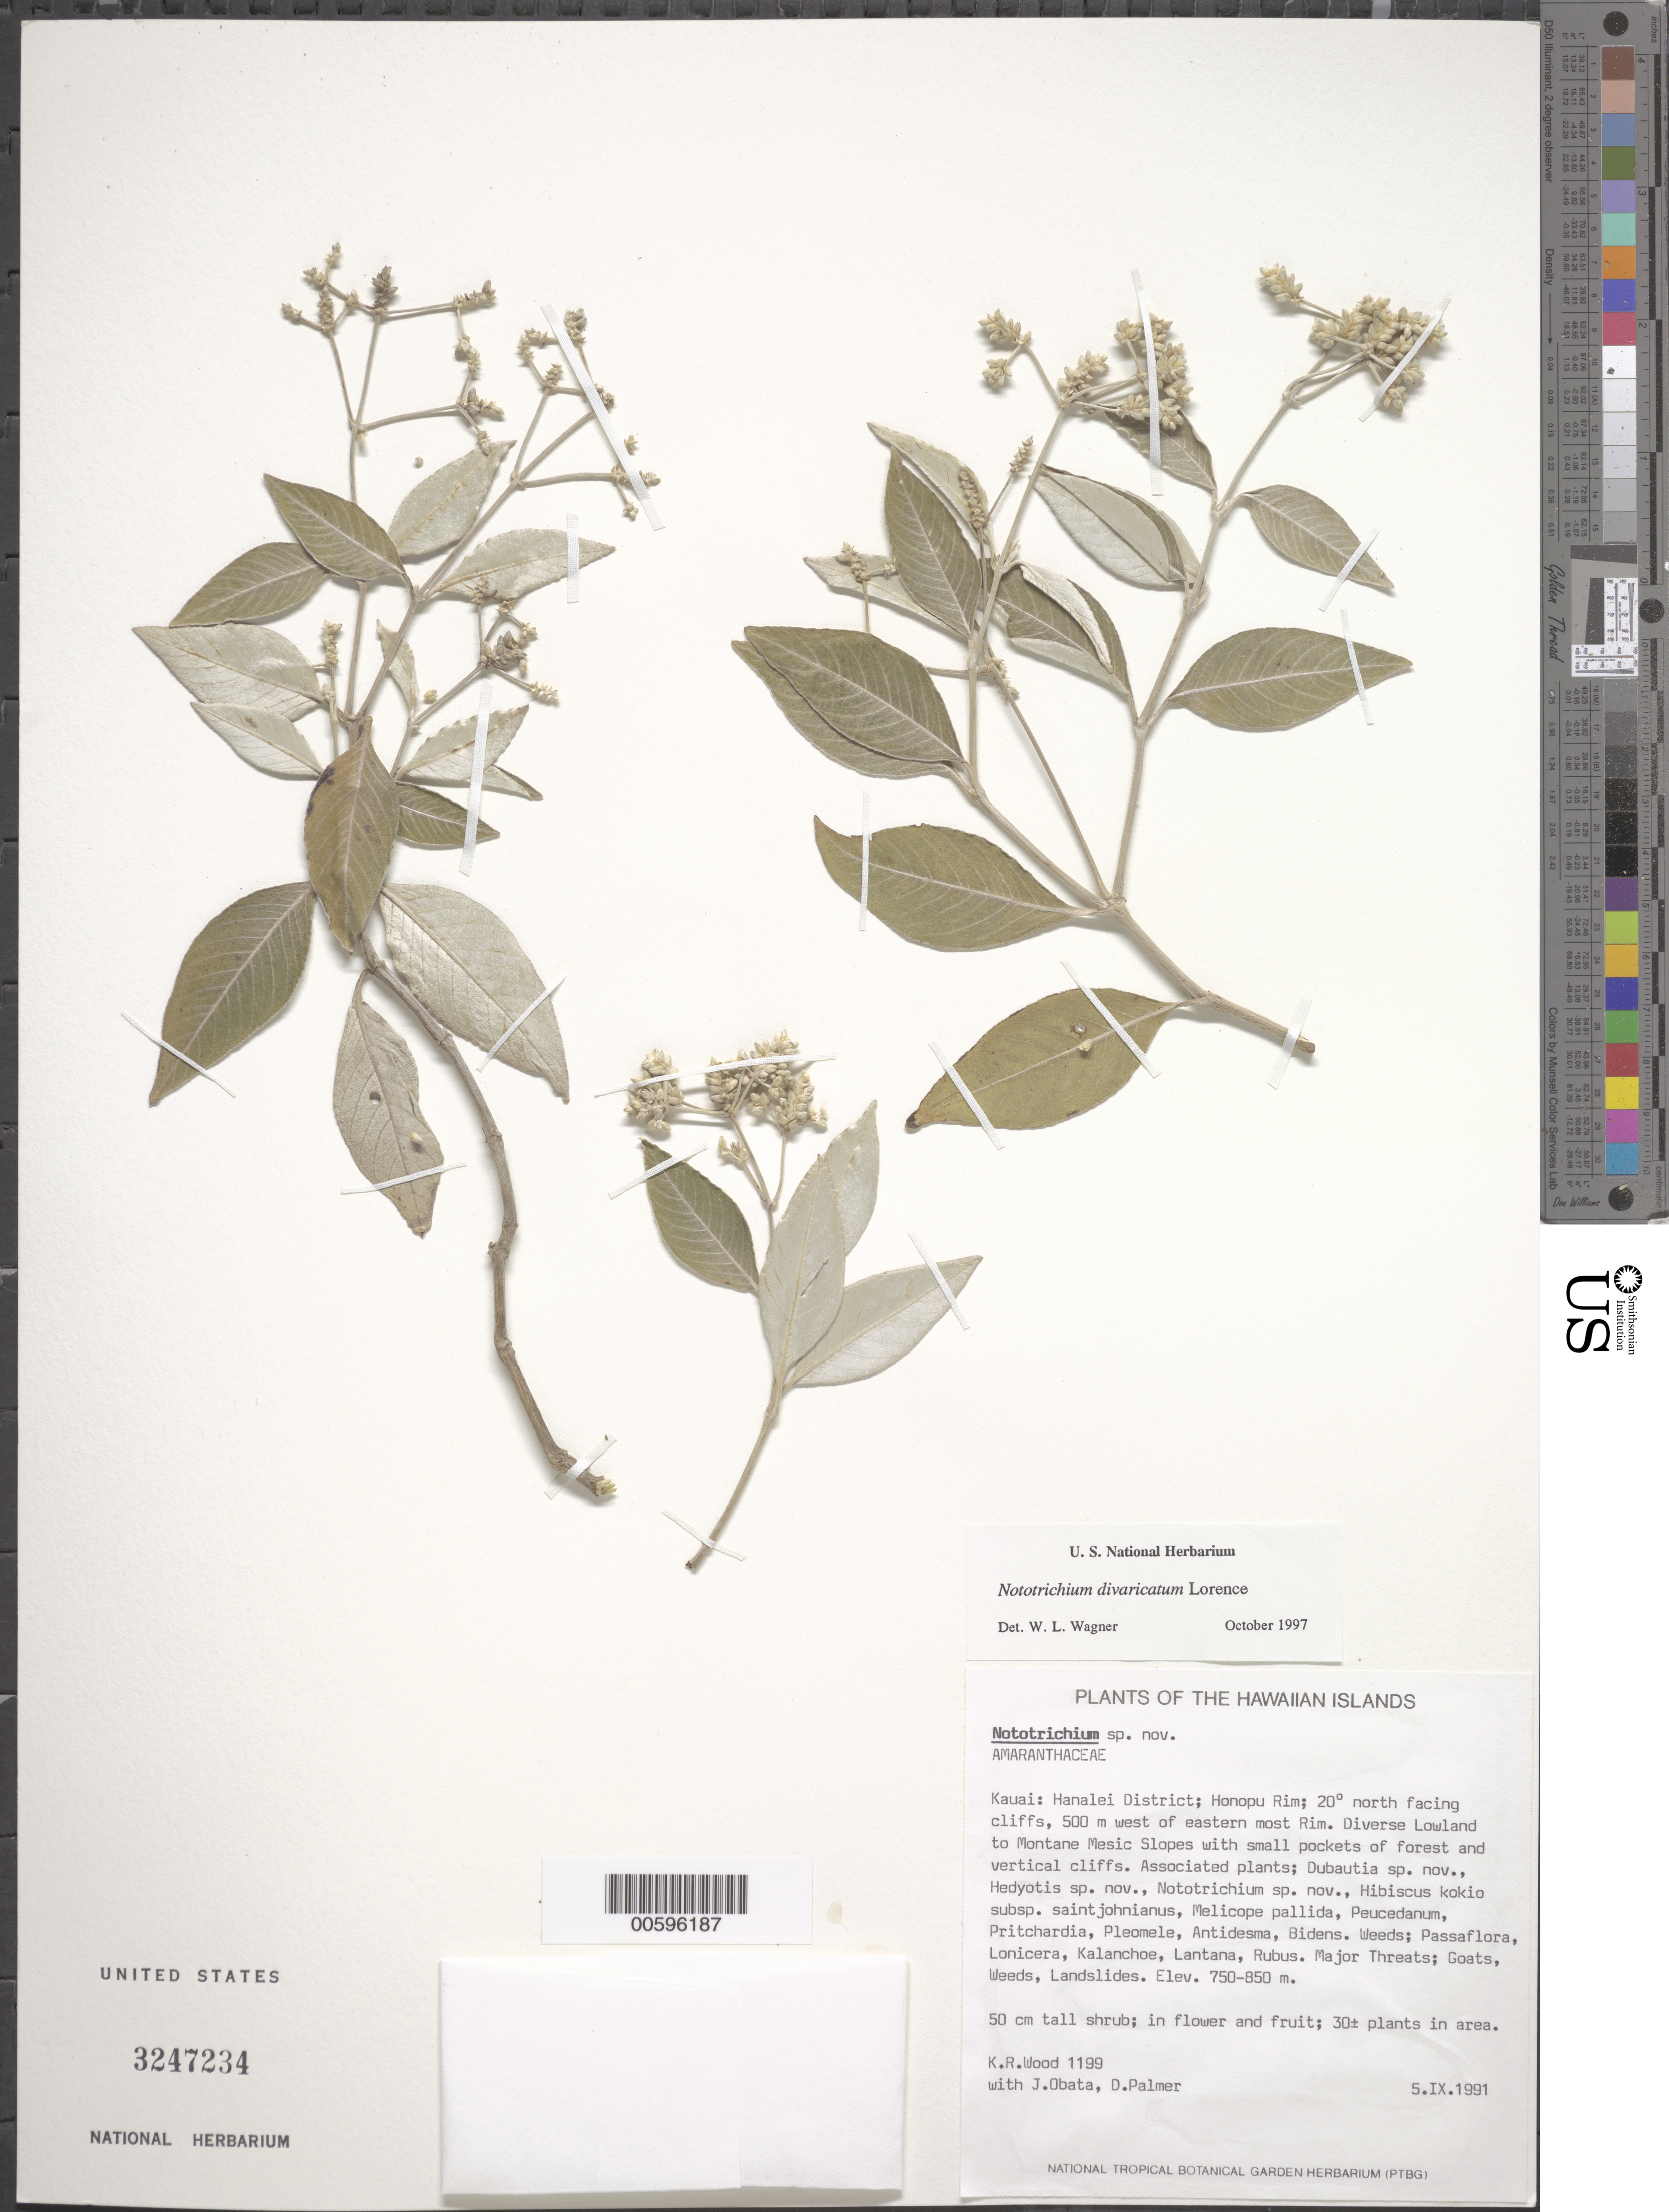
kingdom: Plantae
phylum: Tracheophyta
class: Magnoliopsida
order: Caryophyllales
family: Amaranthaceae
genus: Achyranthes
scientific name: Achyranthes divaricata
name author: (Lorence) Di Vincenzo et al.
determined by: Wagner, W. L., (BOT), Smithsonian Institution - National Museum of Natural History (UNITED STATES)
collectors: K. R. Wood, J. Obata & D. Palmer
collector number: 1199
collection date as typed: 5 Sep 1991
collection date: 1991-09-05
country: United States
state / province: Hawaii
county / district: Kauai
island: Kaua'i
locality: Hanalei Dist; Honopu Rim; 20 deg N facing cliffs, 500 m W of eastern most Rim.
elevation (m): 750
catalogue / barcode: US 3247234